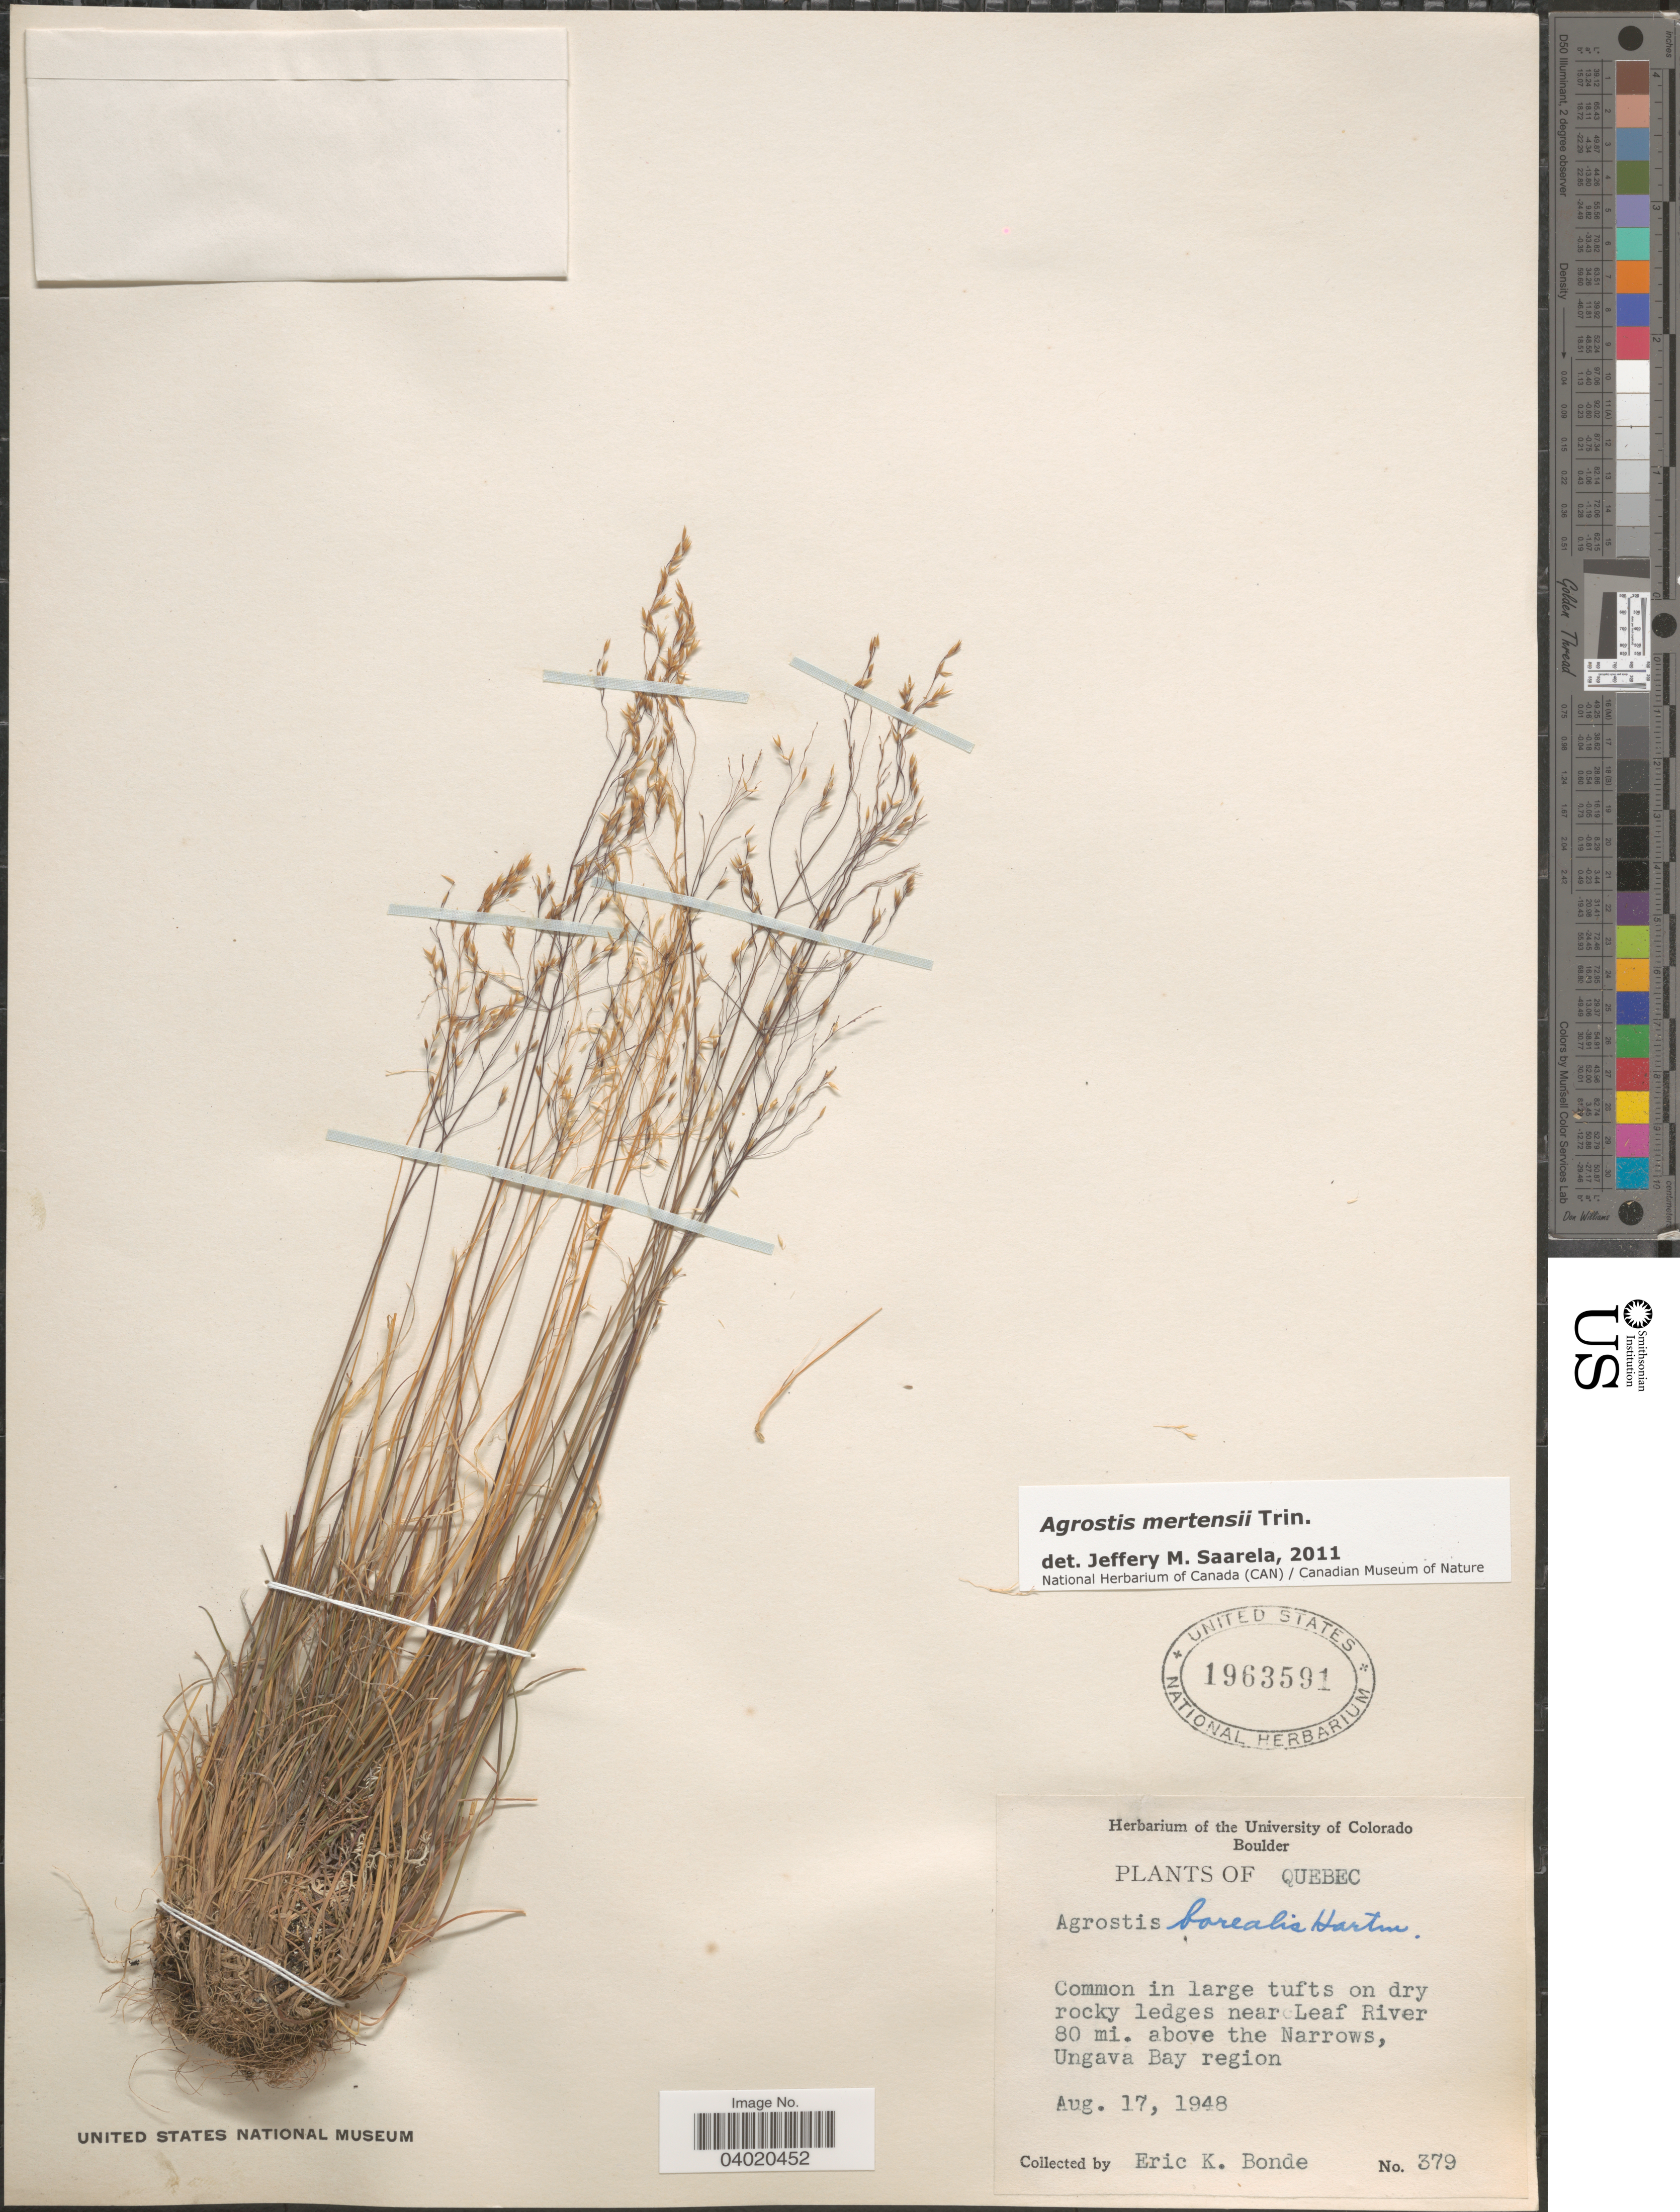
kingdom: Plantae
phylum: Tracheophyta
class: Liliopsida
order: Poales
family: Poaceae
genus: Agrostis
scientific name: Agrostis mertensii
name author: Trin.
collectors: E. Bonde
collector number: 379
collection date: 1948-08-17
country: Canada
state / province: Quebec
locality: Common in large tufts on dry rocky ledges near Leaf River. 80 mi. above the Narrows, Ungava Bay region.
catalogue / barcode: US 1963591